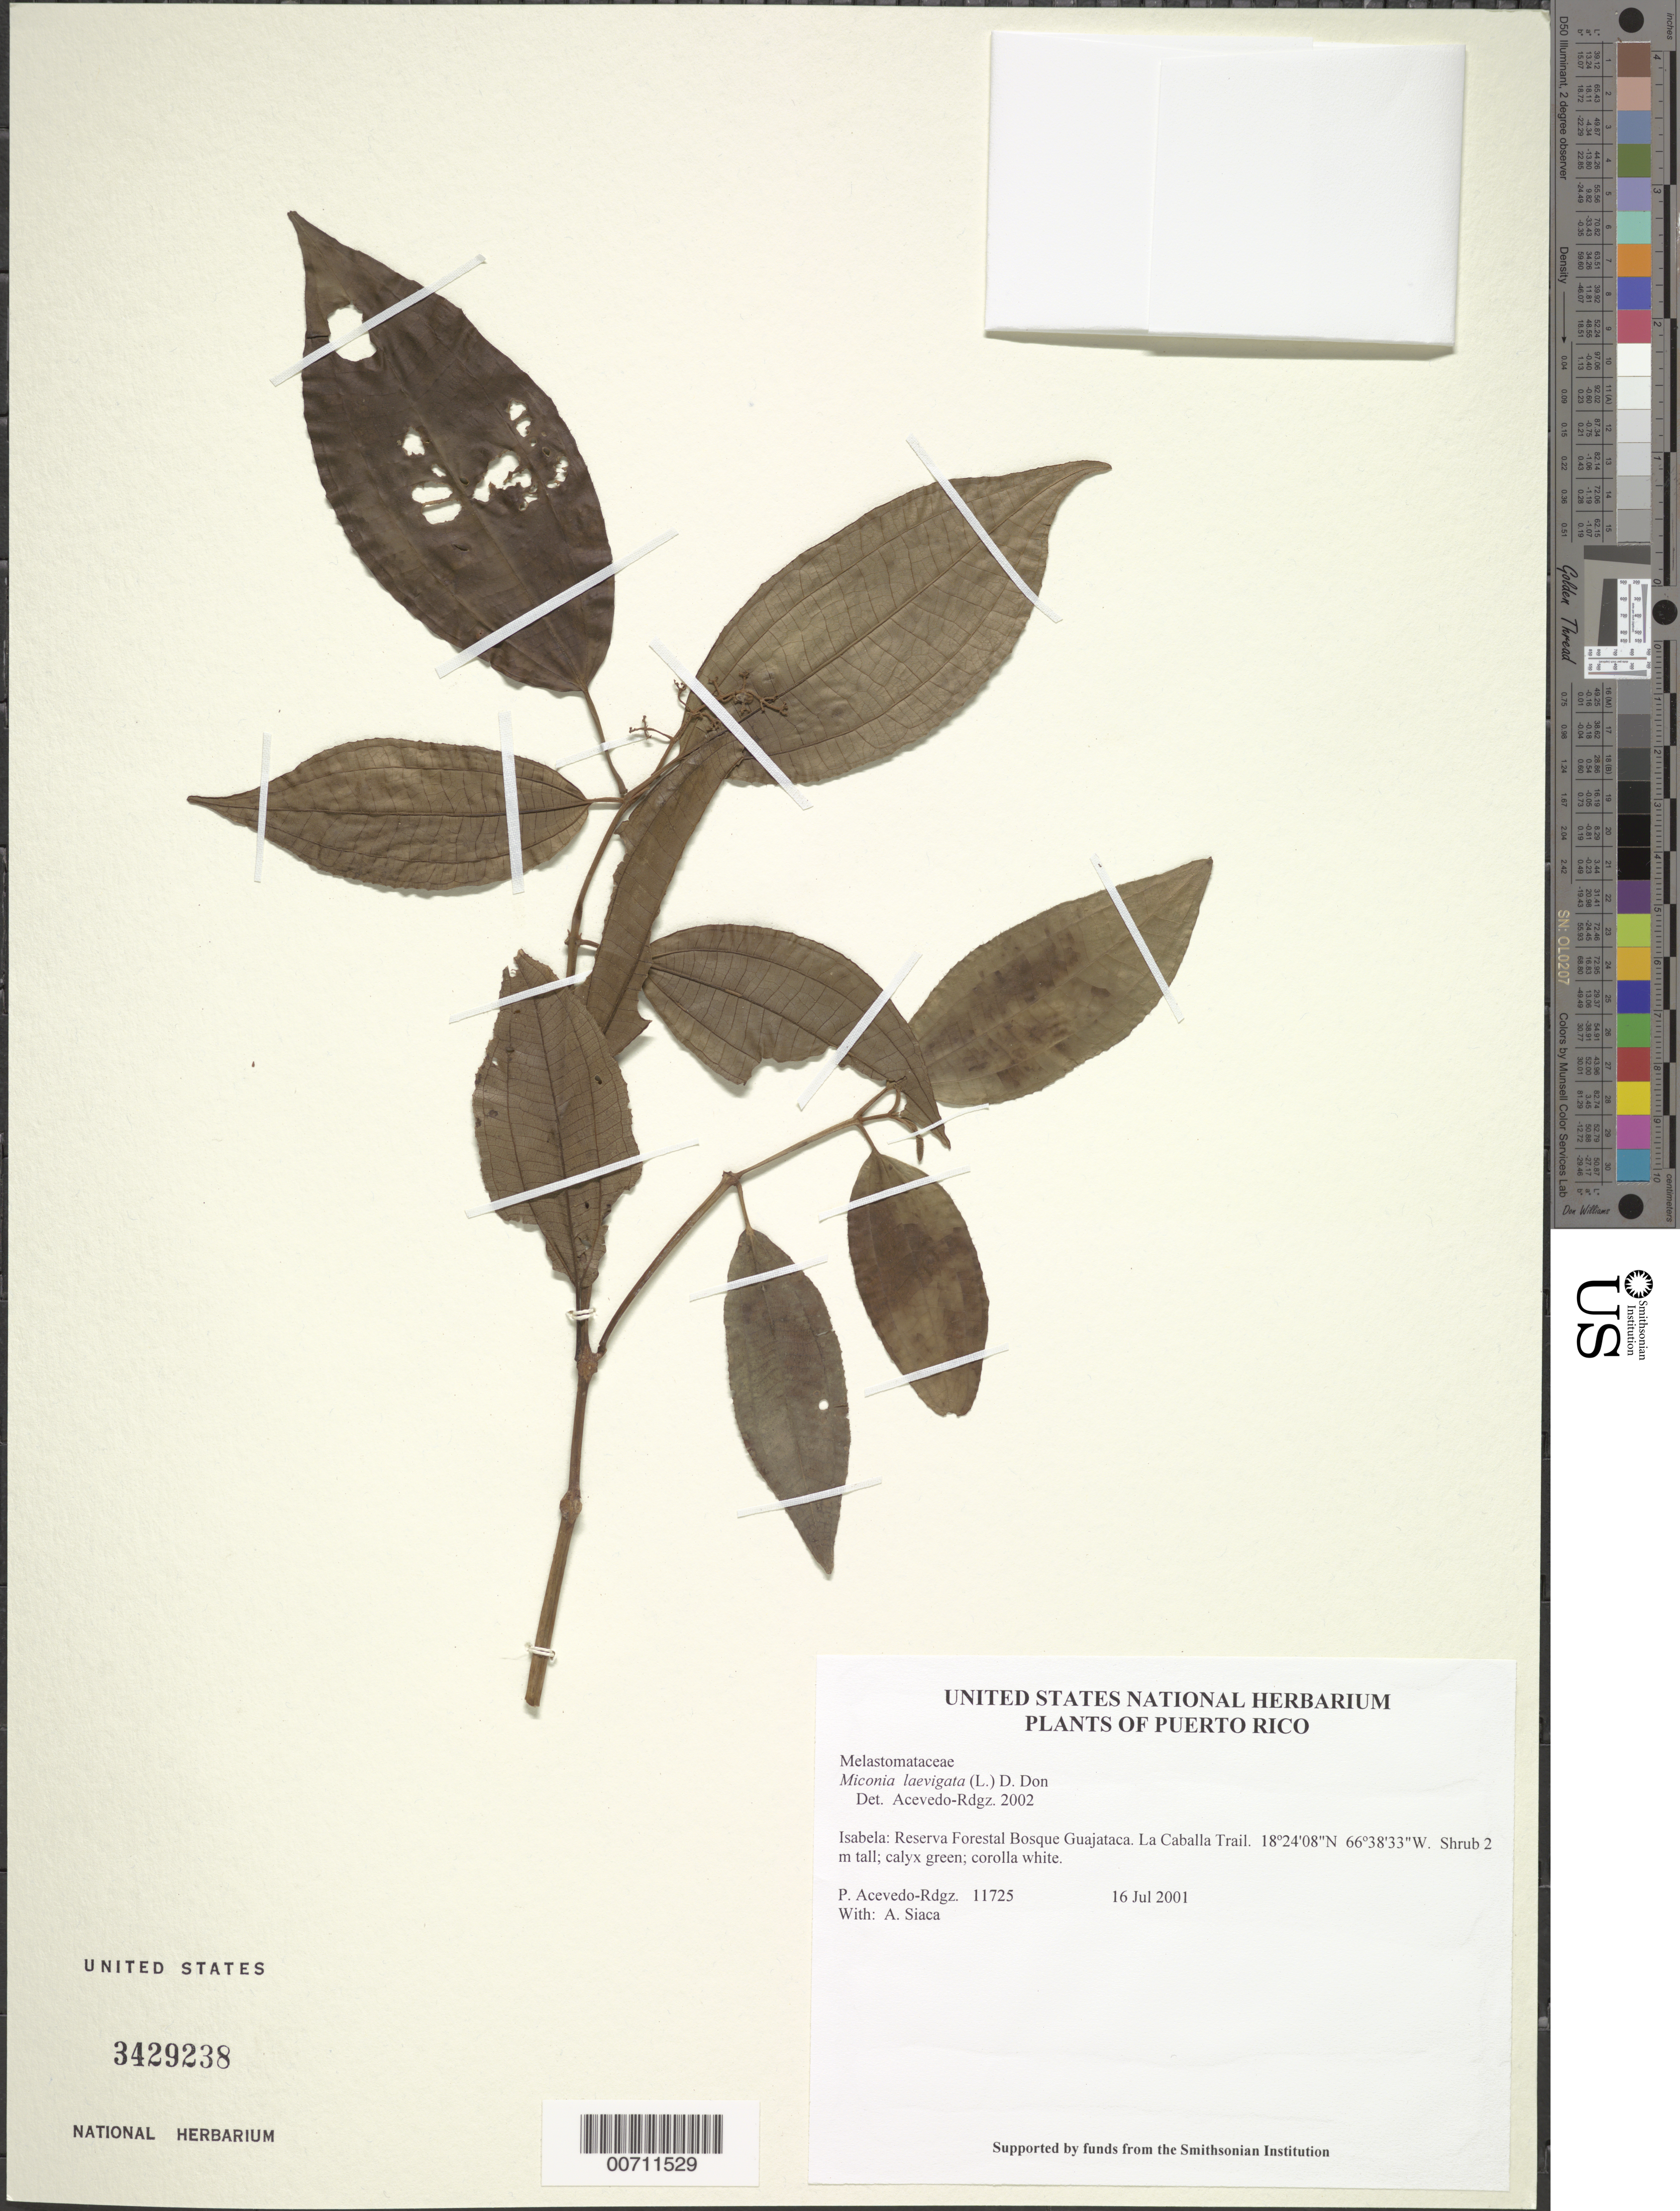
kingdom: Plantae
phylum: Tracheophyta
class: Magnoliopsida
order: Myrtales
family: Melastomataceae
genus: Miconia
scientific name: Miconia laevigata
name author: (L.) D. Don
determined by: Acevedo-Rodríguez, P., (BOT), Smithsonian Institution - National Museum of Natural History (UNITED STATES)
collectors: P. Acevedo-Rodr. & A. Siaca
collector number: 11725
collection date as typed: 16 Jul 2001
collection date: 2001-07-16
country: Puerto Rico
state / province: Isabela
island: Puerto Rico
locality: Isabela: Reserva Forestal Bosque Guajataca. La Caballa Trail.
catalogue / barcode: US 3429238